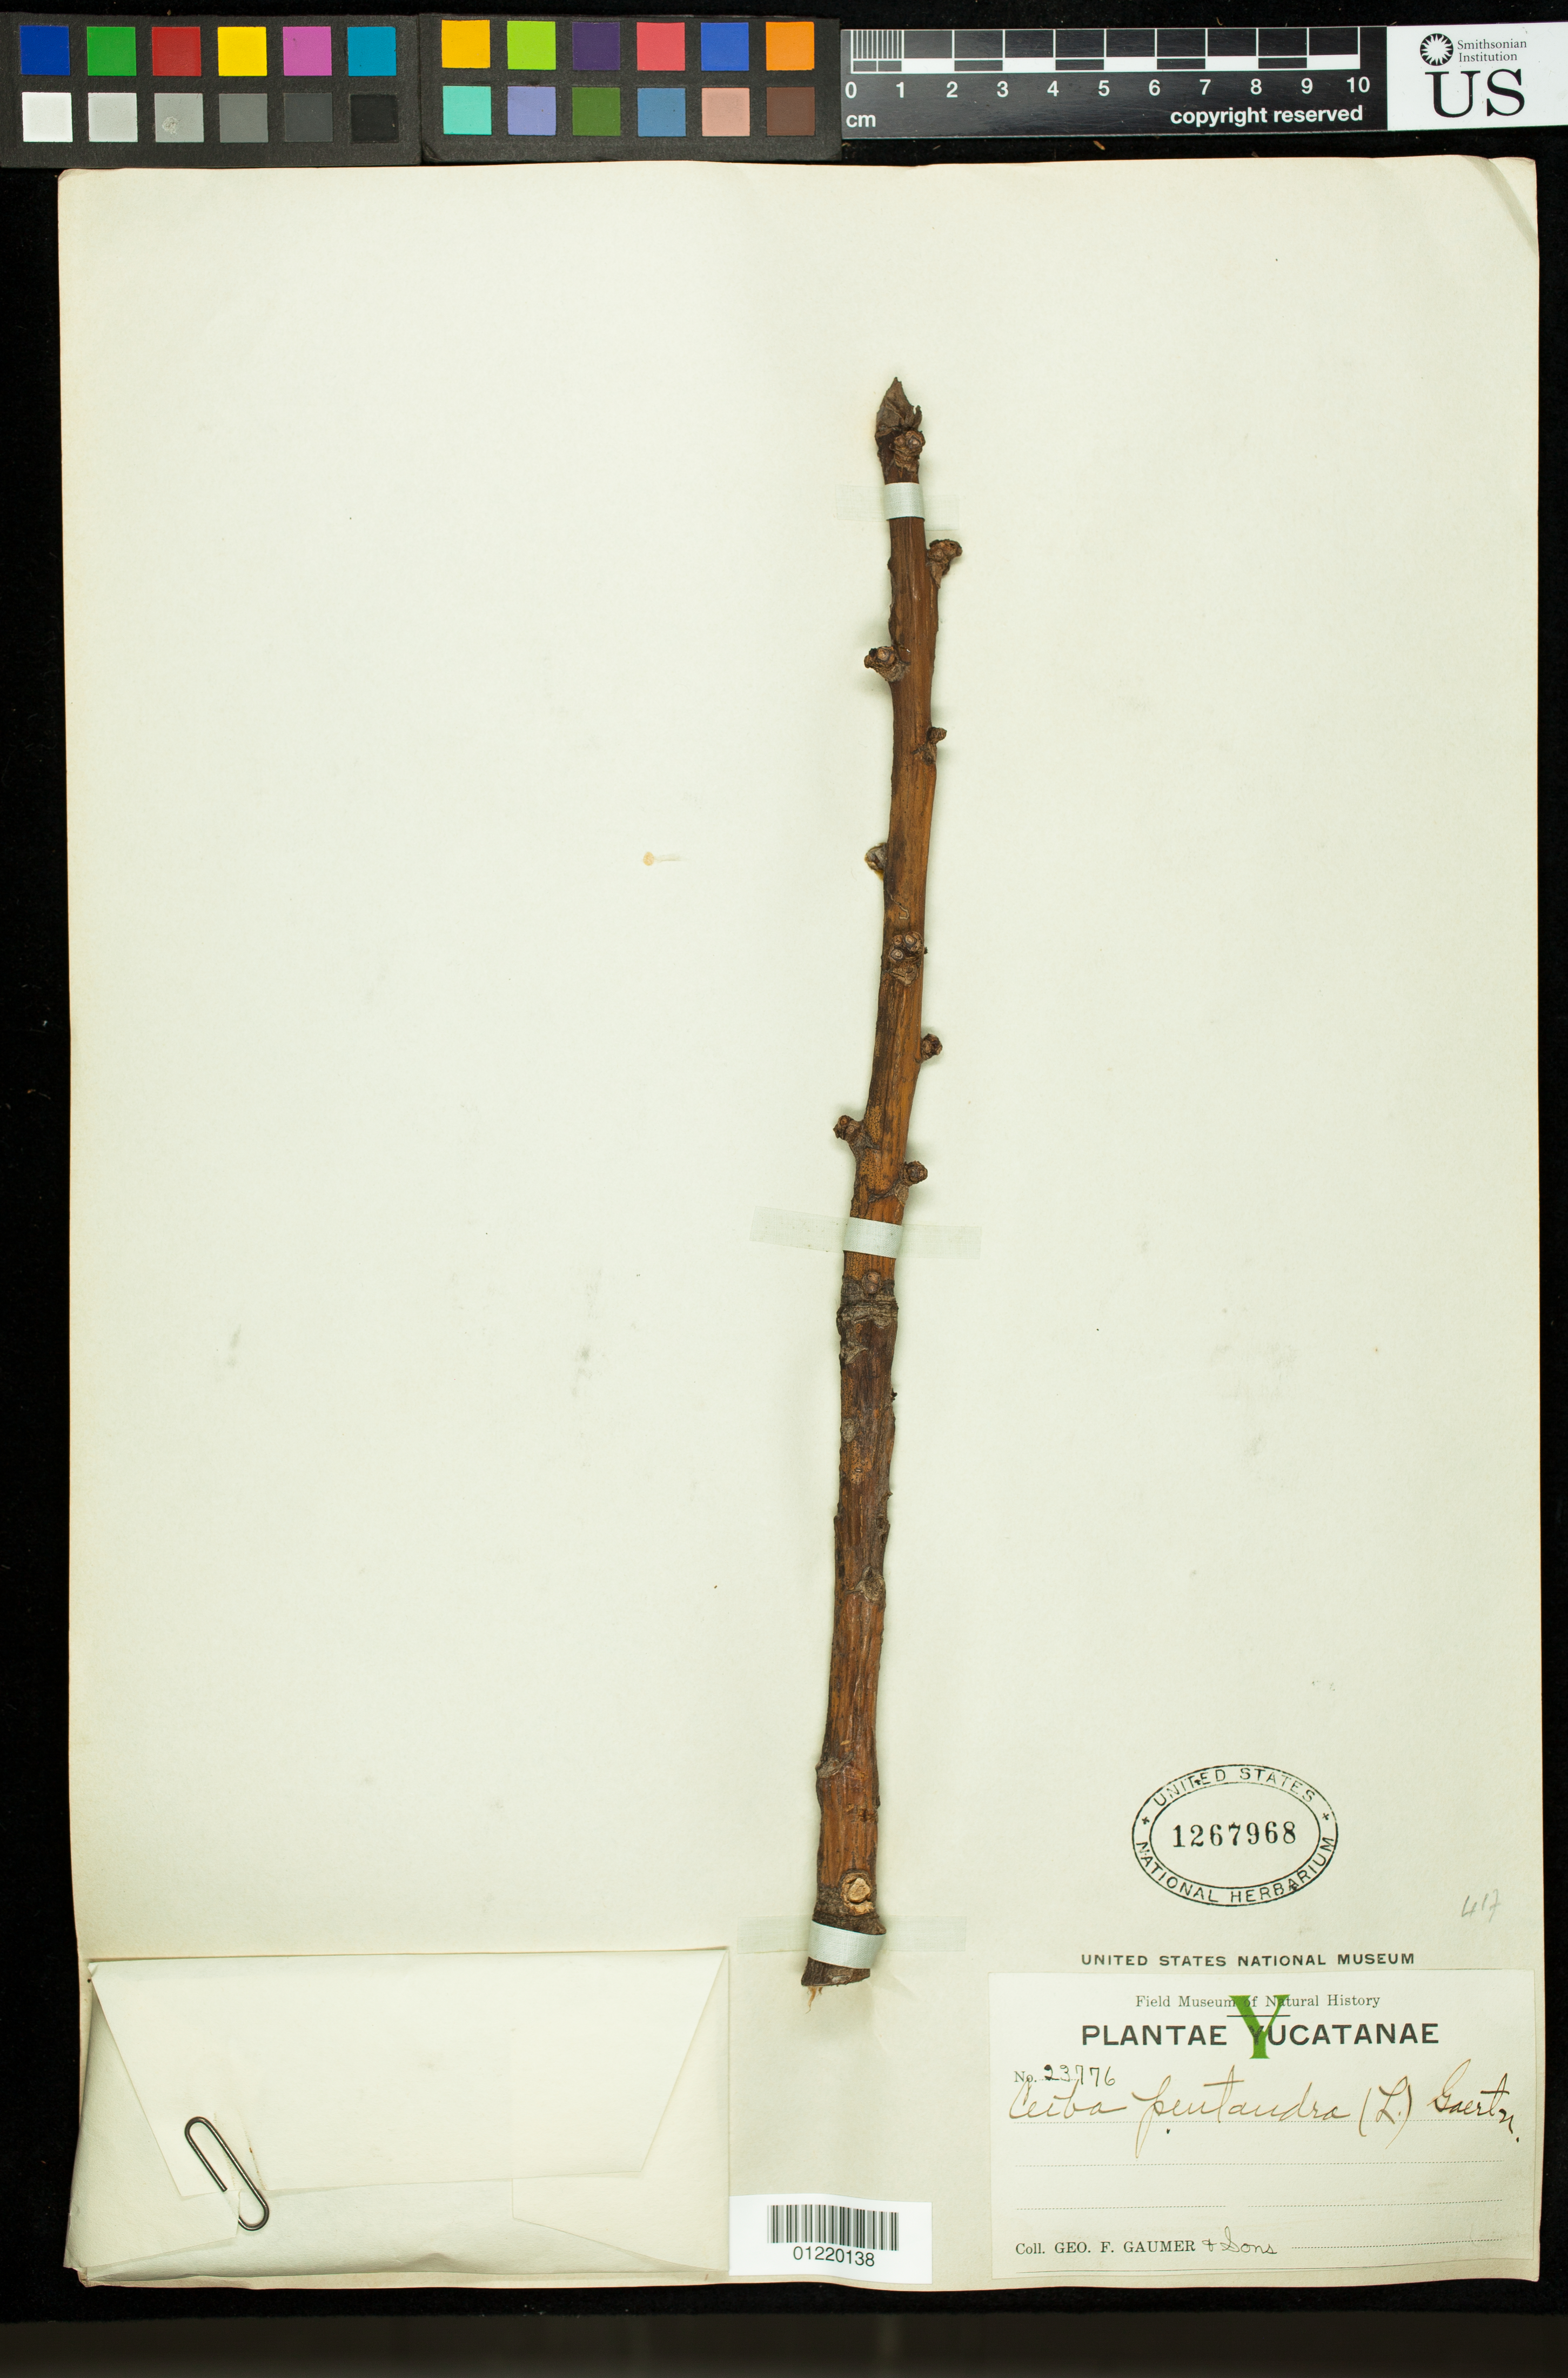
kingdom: Plantae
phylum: Tracheophyta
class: Magnoliopsida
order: Malvales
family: Malvaceae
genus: Ceiba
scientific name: Ceiba parvifolia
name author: Rose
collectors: G. F. Gaumer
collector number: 23776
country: Mexico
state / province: Yucatán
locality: Yucatan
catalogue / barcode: US 1267968